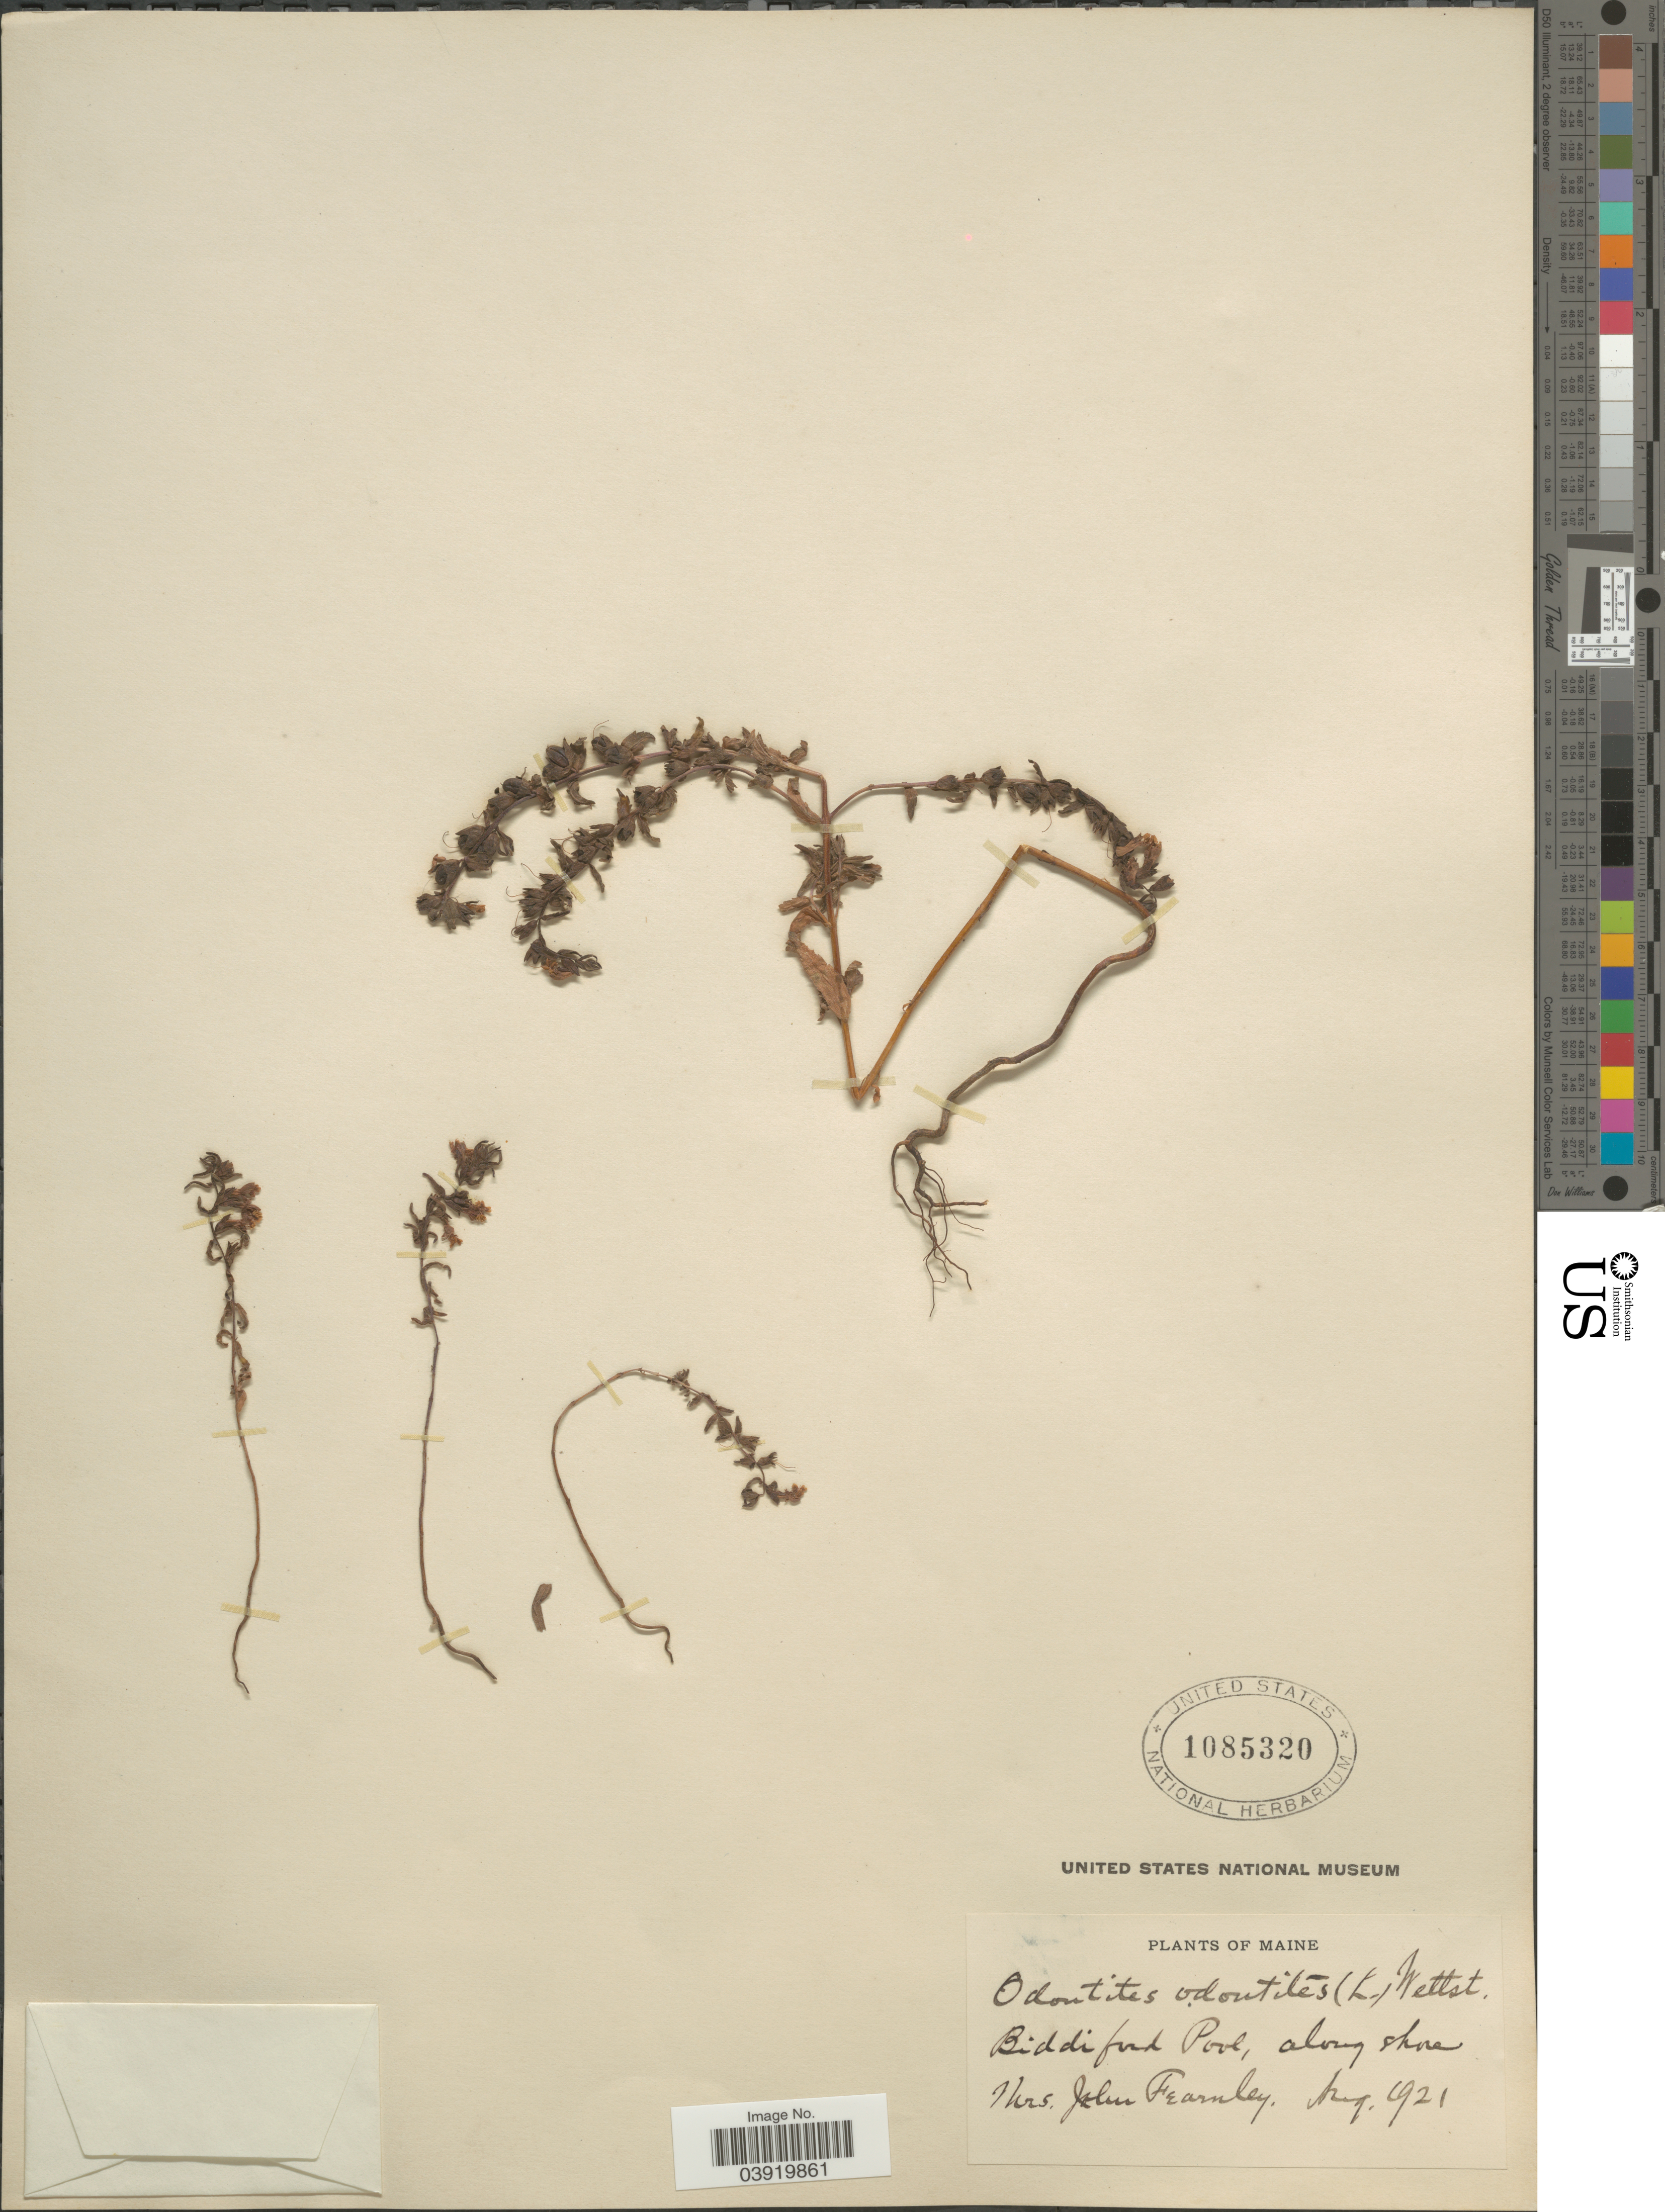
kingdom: Plantae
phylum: Tracheophyta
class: Magnoliopsida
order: Lamiales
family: Orobanchaceae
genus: Odontites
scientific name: Odontites vulgaris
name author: Moench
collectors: J. Fearnley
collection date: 1921-08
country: United States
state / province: Maine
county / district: York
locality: Biddiford Pool, along shore.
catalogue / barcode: US 1085320